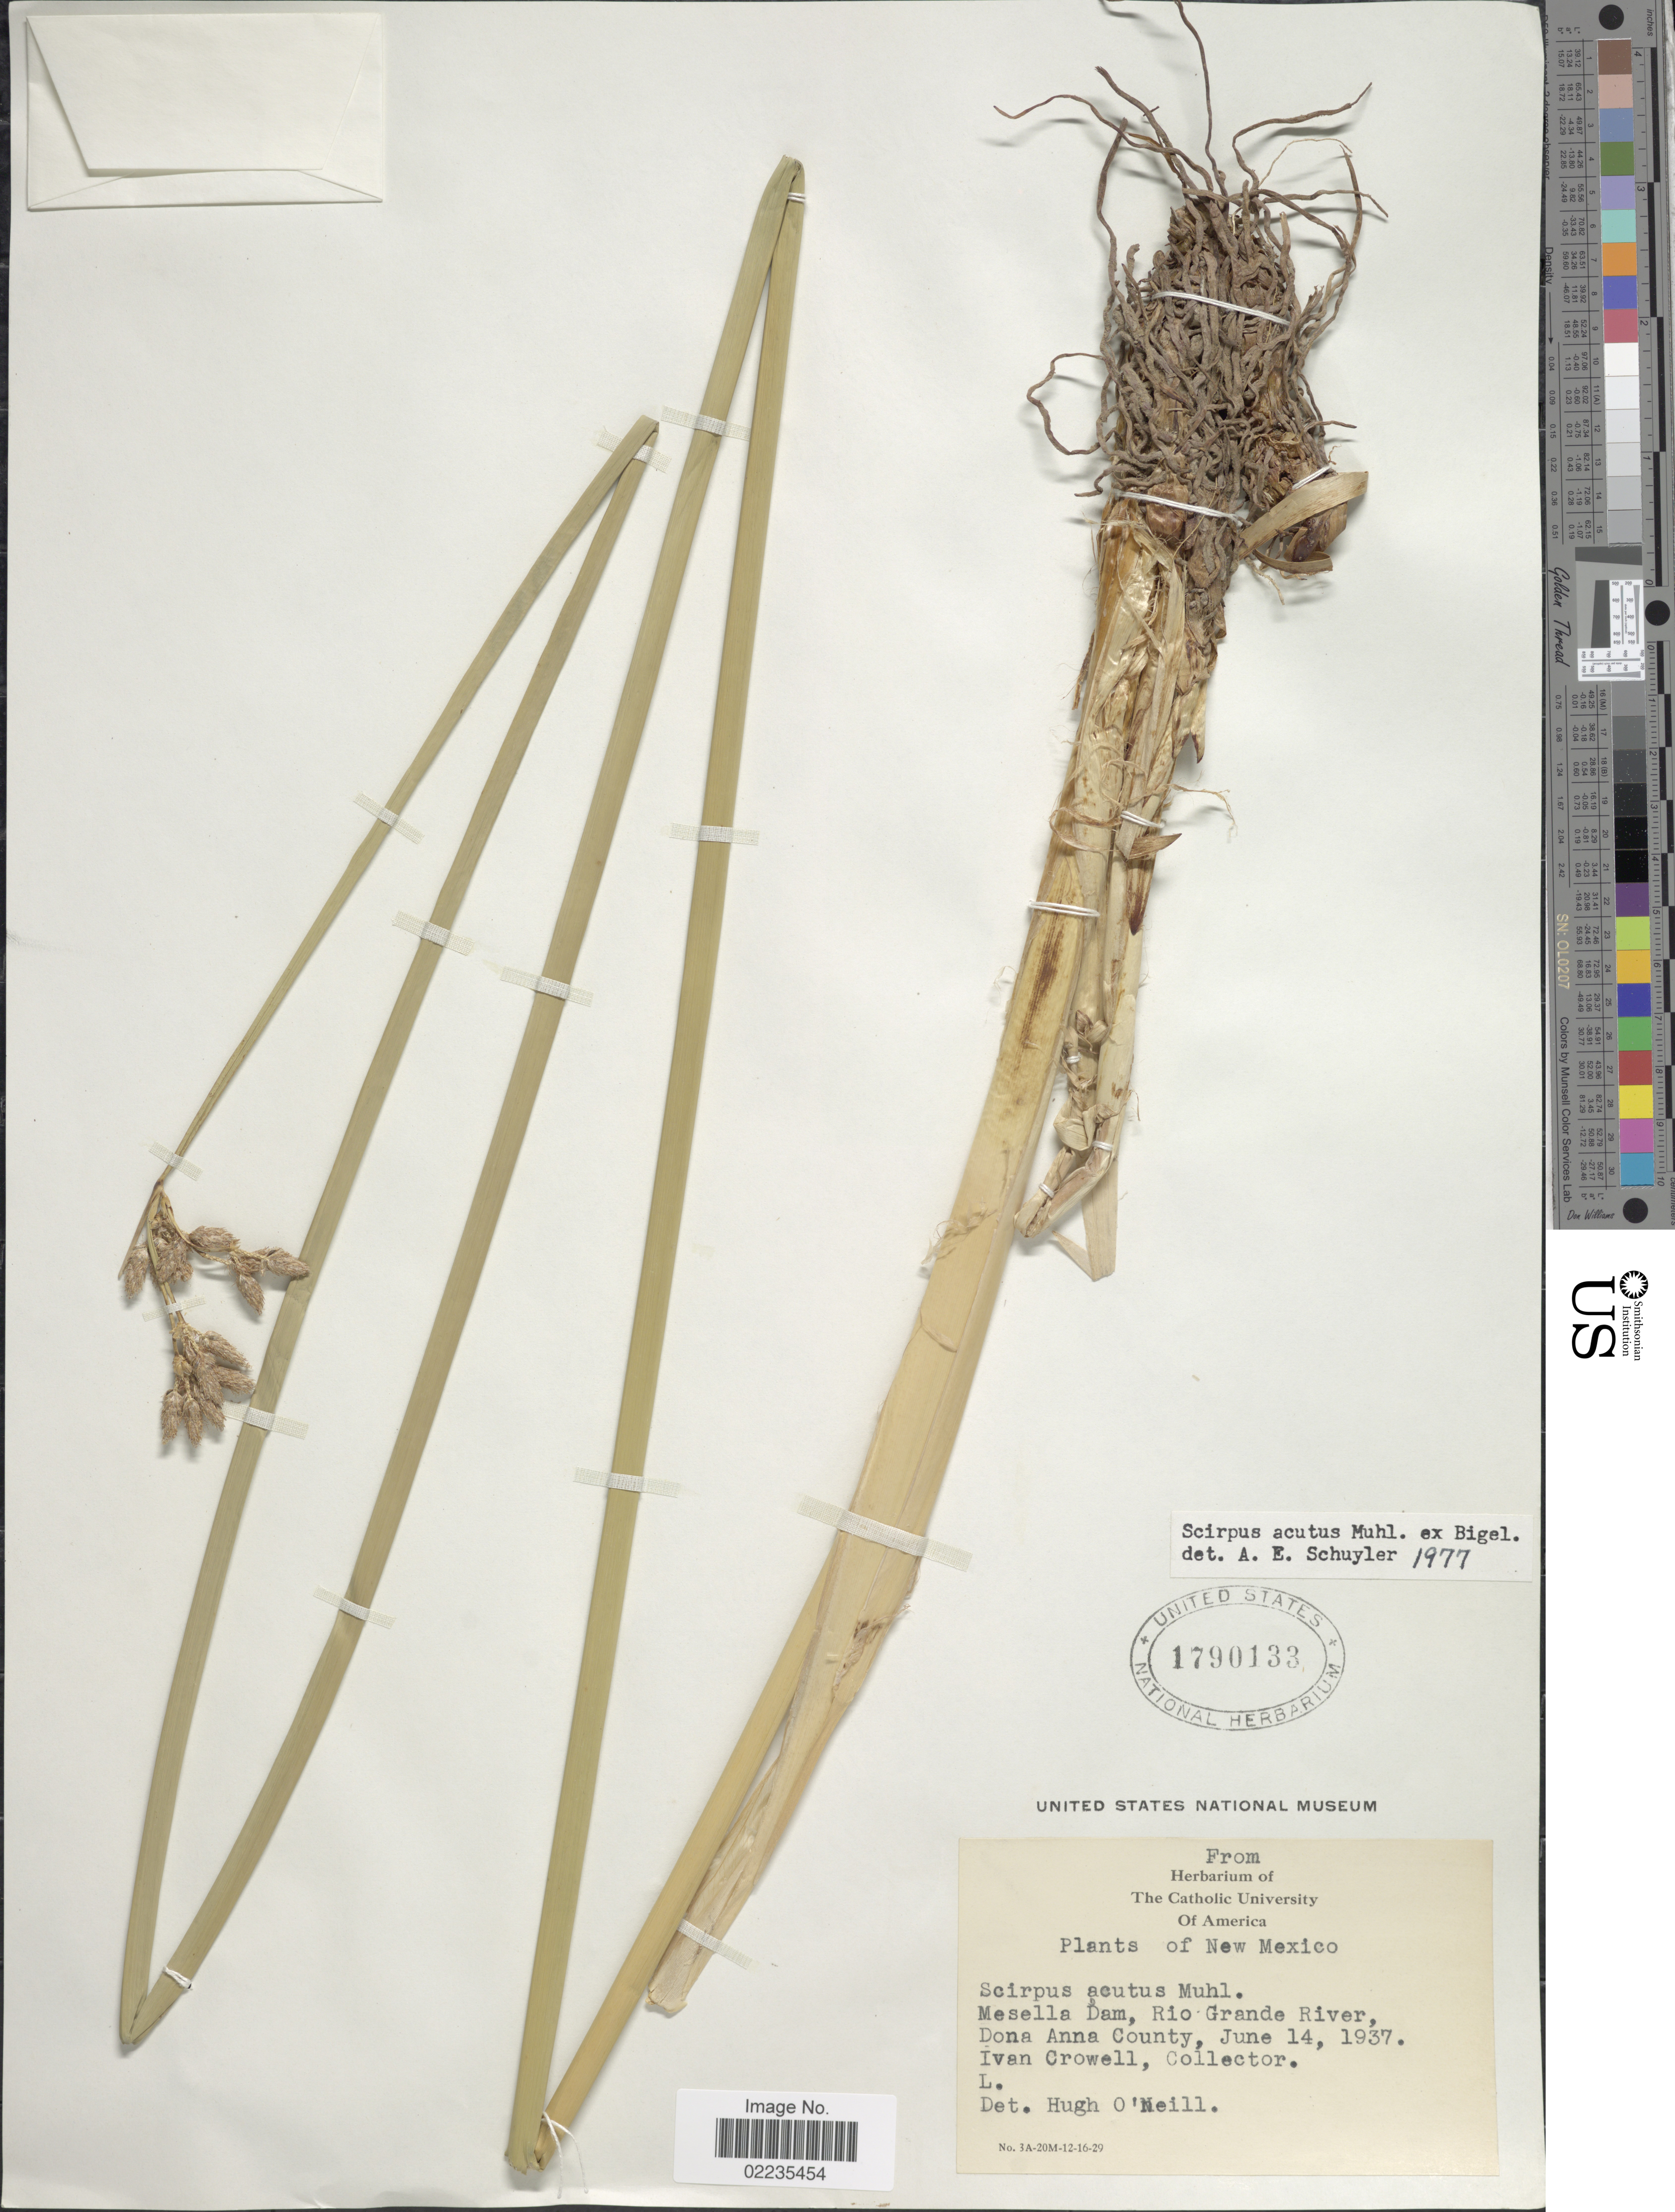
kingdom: Plantae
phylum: Tracheophyta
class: Liliopsida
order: Poales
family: Cyperaceae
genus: Schoenoplectus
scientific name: Schoenoplectus acutus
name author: (Muhl. ex Bigelow) Á. Löve & D. Löve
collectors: I. Crowell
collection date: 1937-06-14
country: United States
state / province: New Mexico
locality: Mesella Dam, Rio Grande River. Dona Anna County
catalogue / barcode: US 1790133